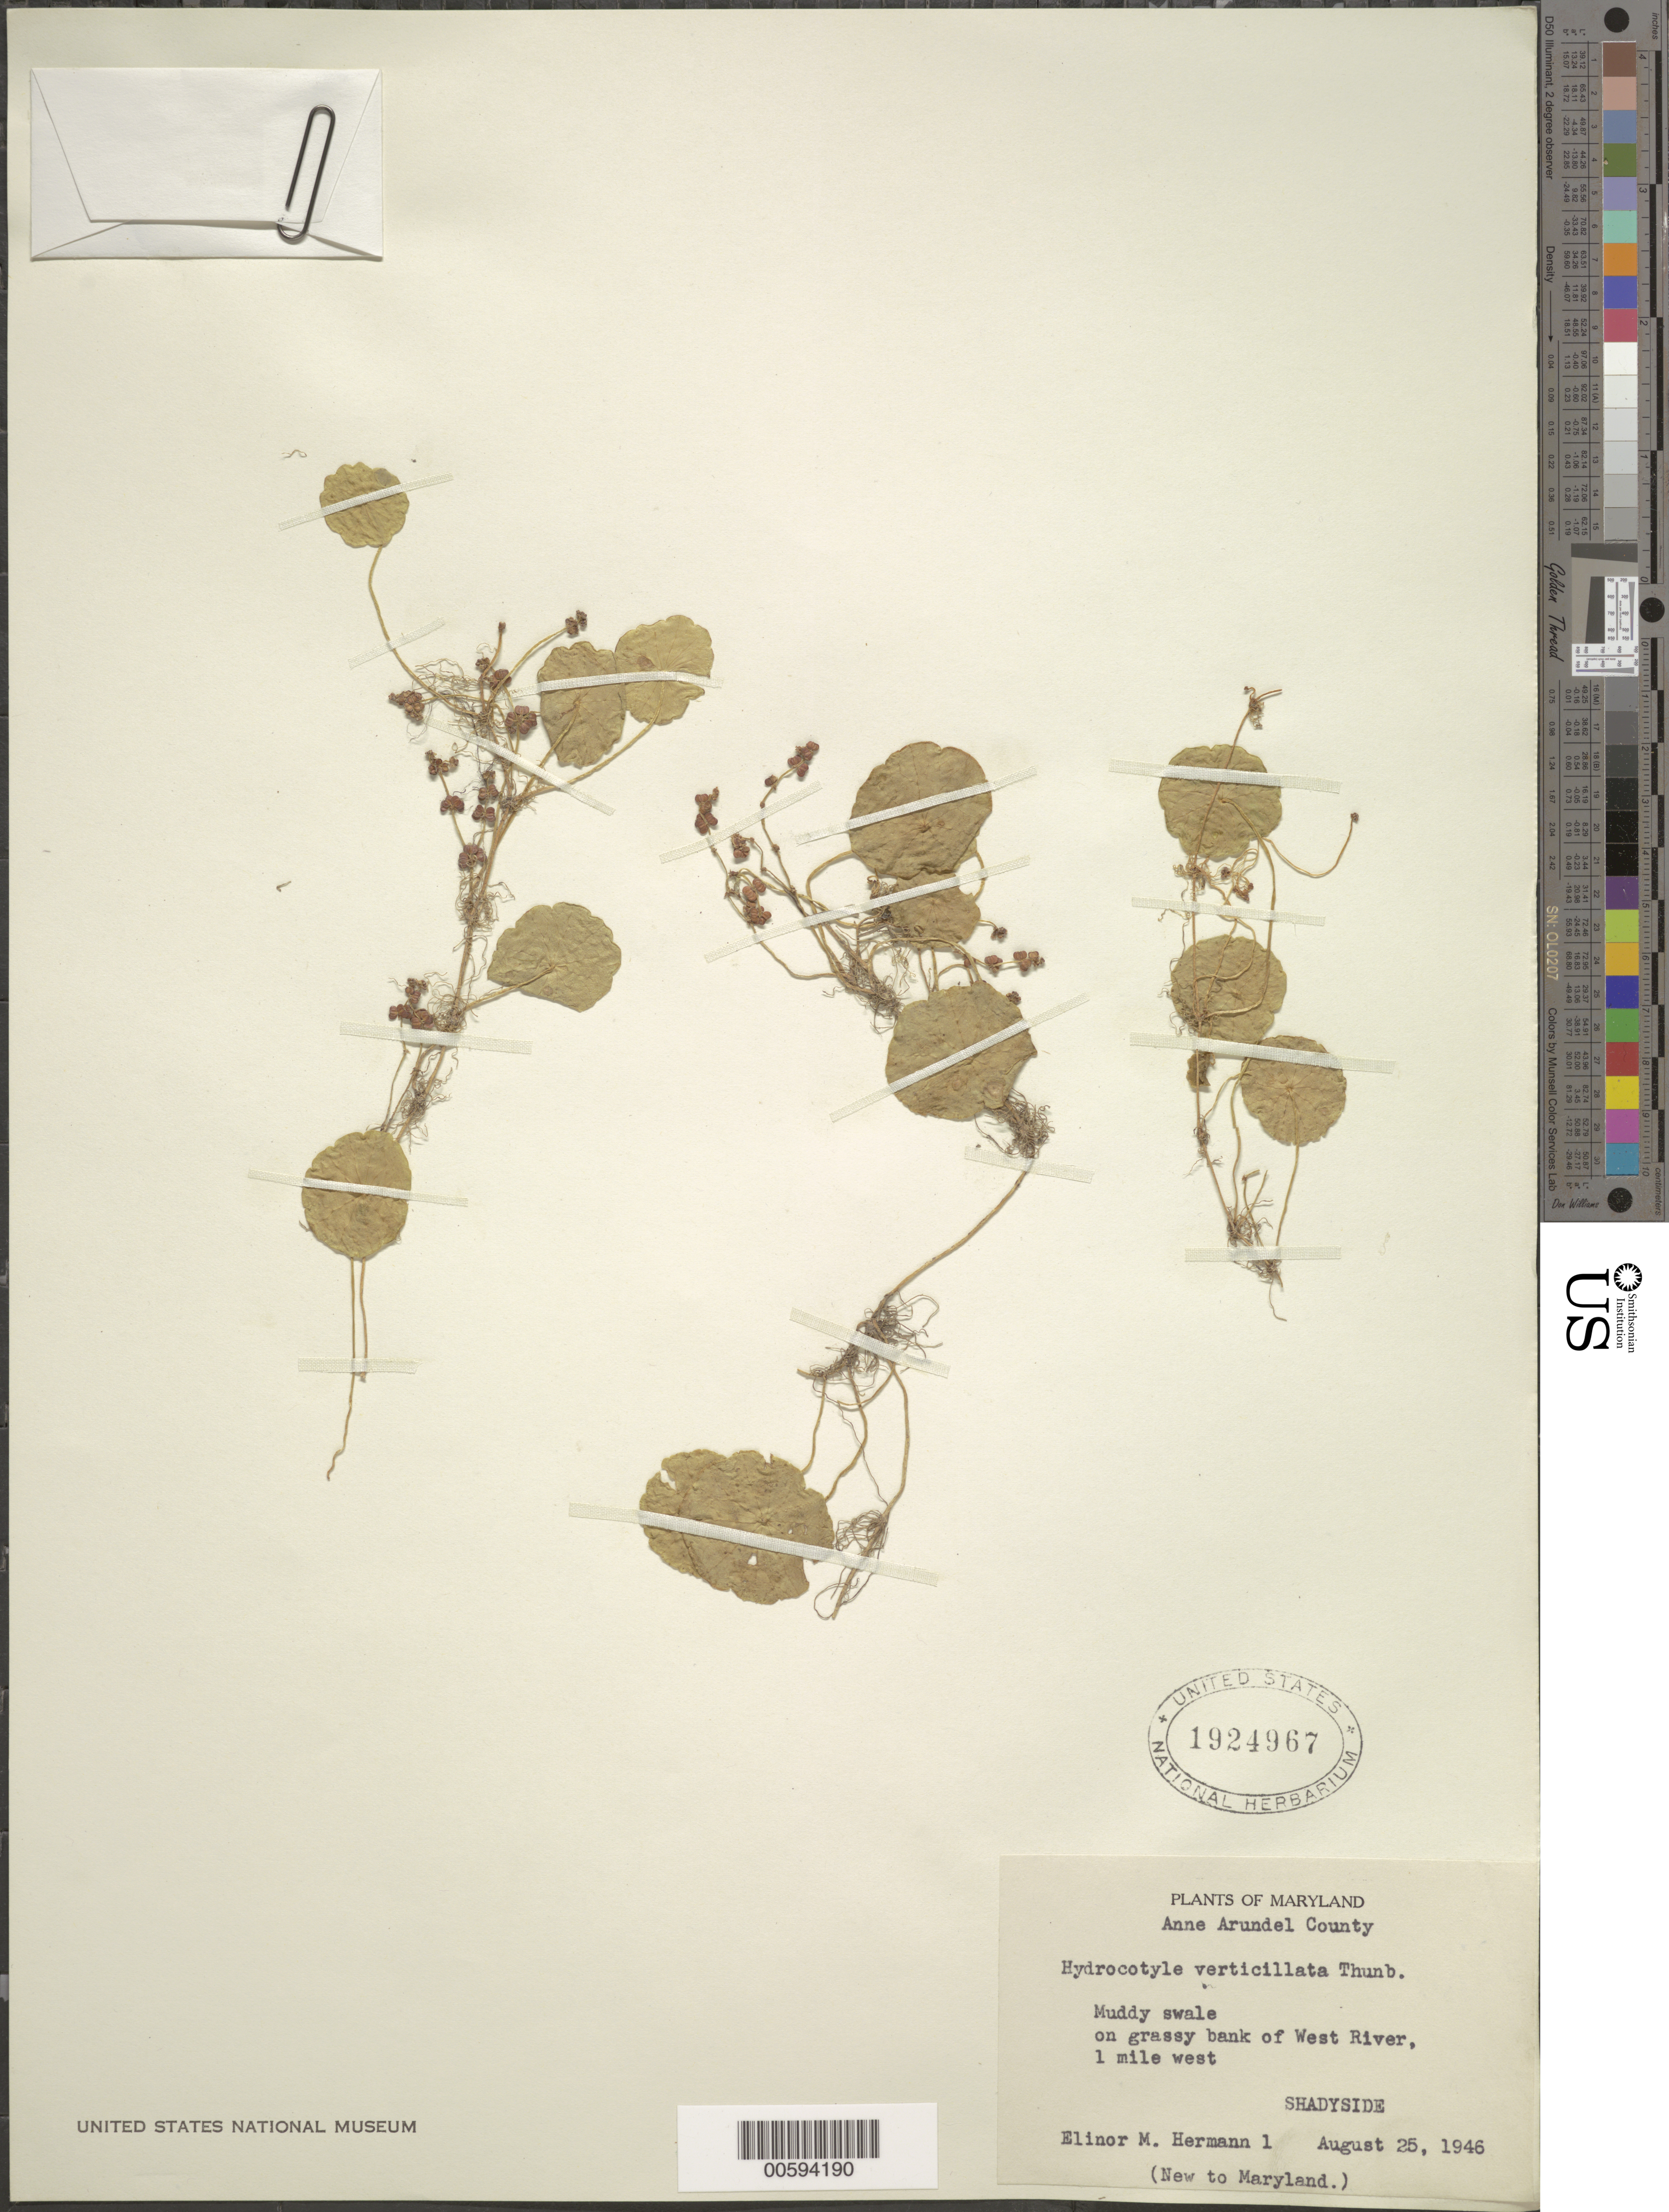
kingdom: Plantae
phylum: Tracheophyta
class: Magnoliopsida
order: Apiales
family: Araliaceae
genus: Hydrocotyle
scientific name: Hydrocotyle verticillata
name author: Thunb.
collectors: E. M. Hermann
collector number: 1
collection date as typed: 25 Aug 1946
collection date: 1946-08-25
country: United States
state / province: Maryland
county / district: Anne Arundel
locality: Shadyside, West River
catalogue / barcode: US 1924967